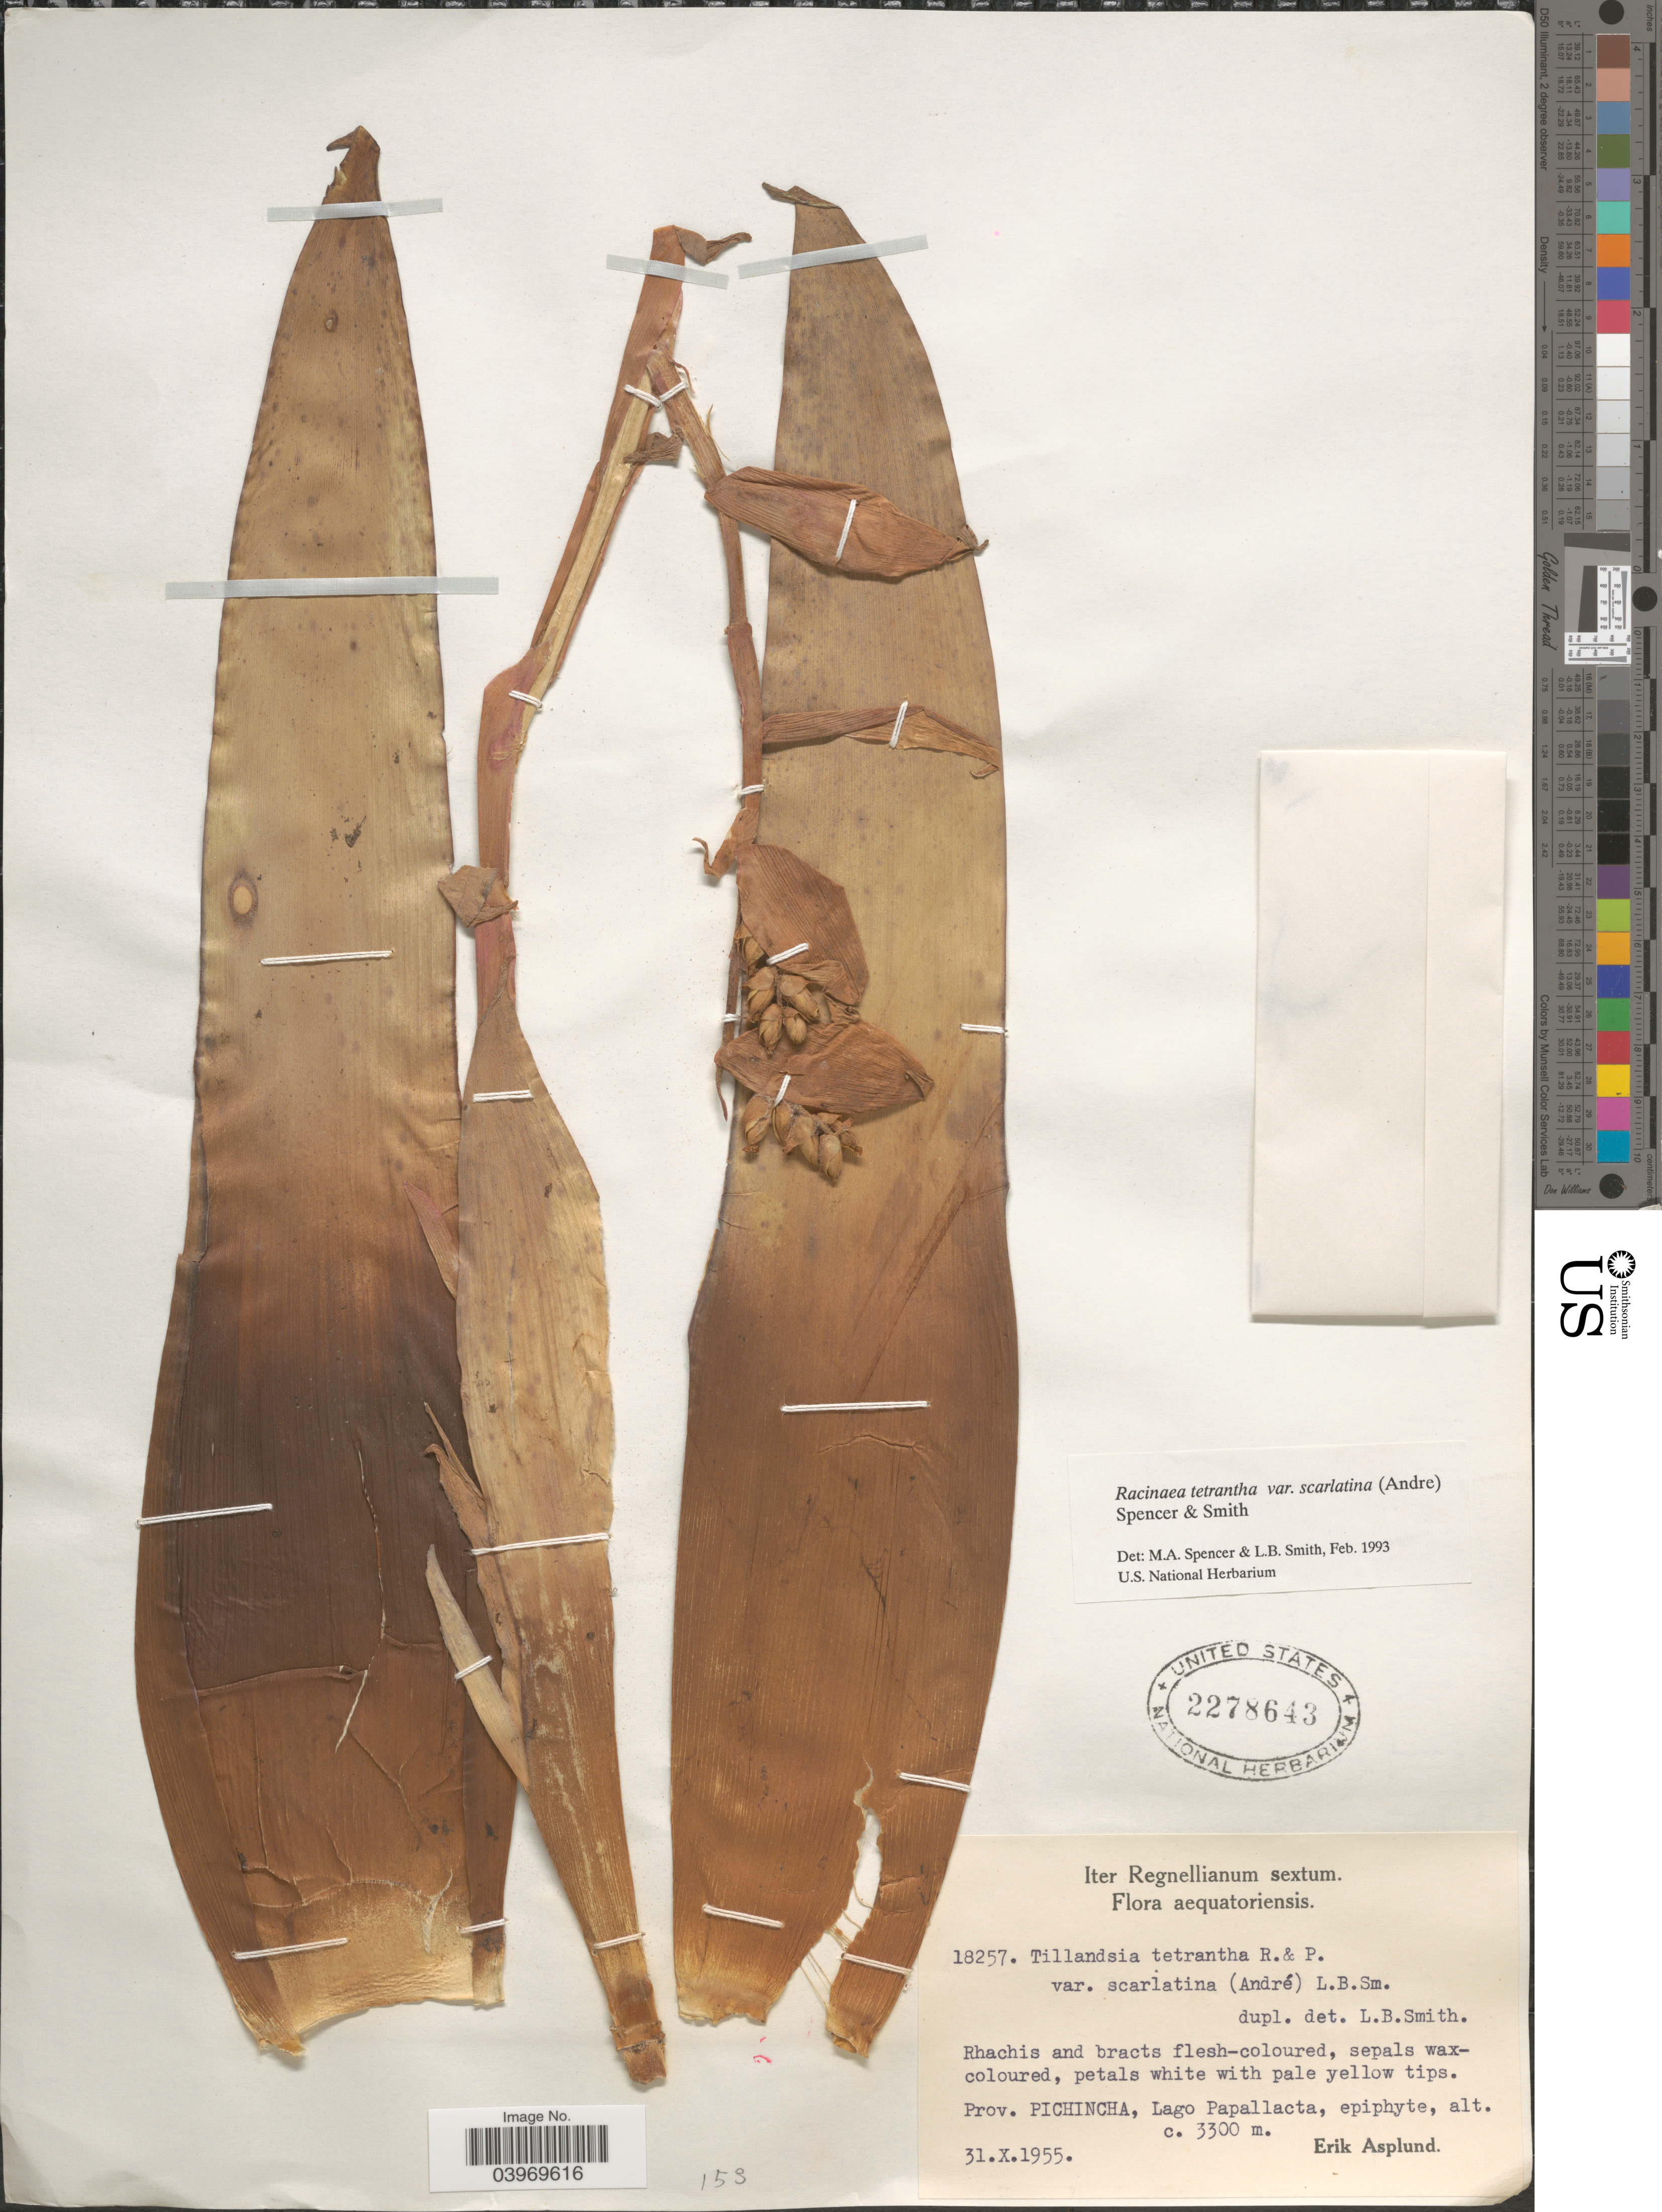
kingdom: Plantae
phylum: Tracheophyta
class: Liliopsida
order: Poales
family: Bromeliaceae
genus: Racinaea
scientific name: Racinaea tetrantha var. scarlatina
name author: (Ruiz & Pav.) M.A. Spencer & L.B. Sm.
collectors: E. Asplund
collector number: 18257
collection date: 1955-10-31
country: Ecuador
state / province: Pichincha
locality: Lago Papallacta.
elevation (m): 3300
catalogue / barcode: US 2278643